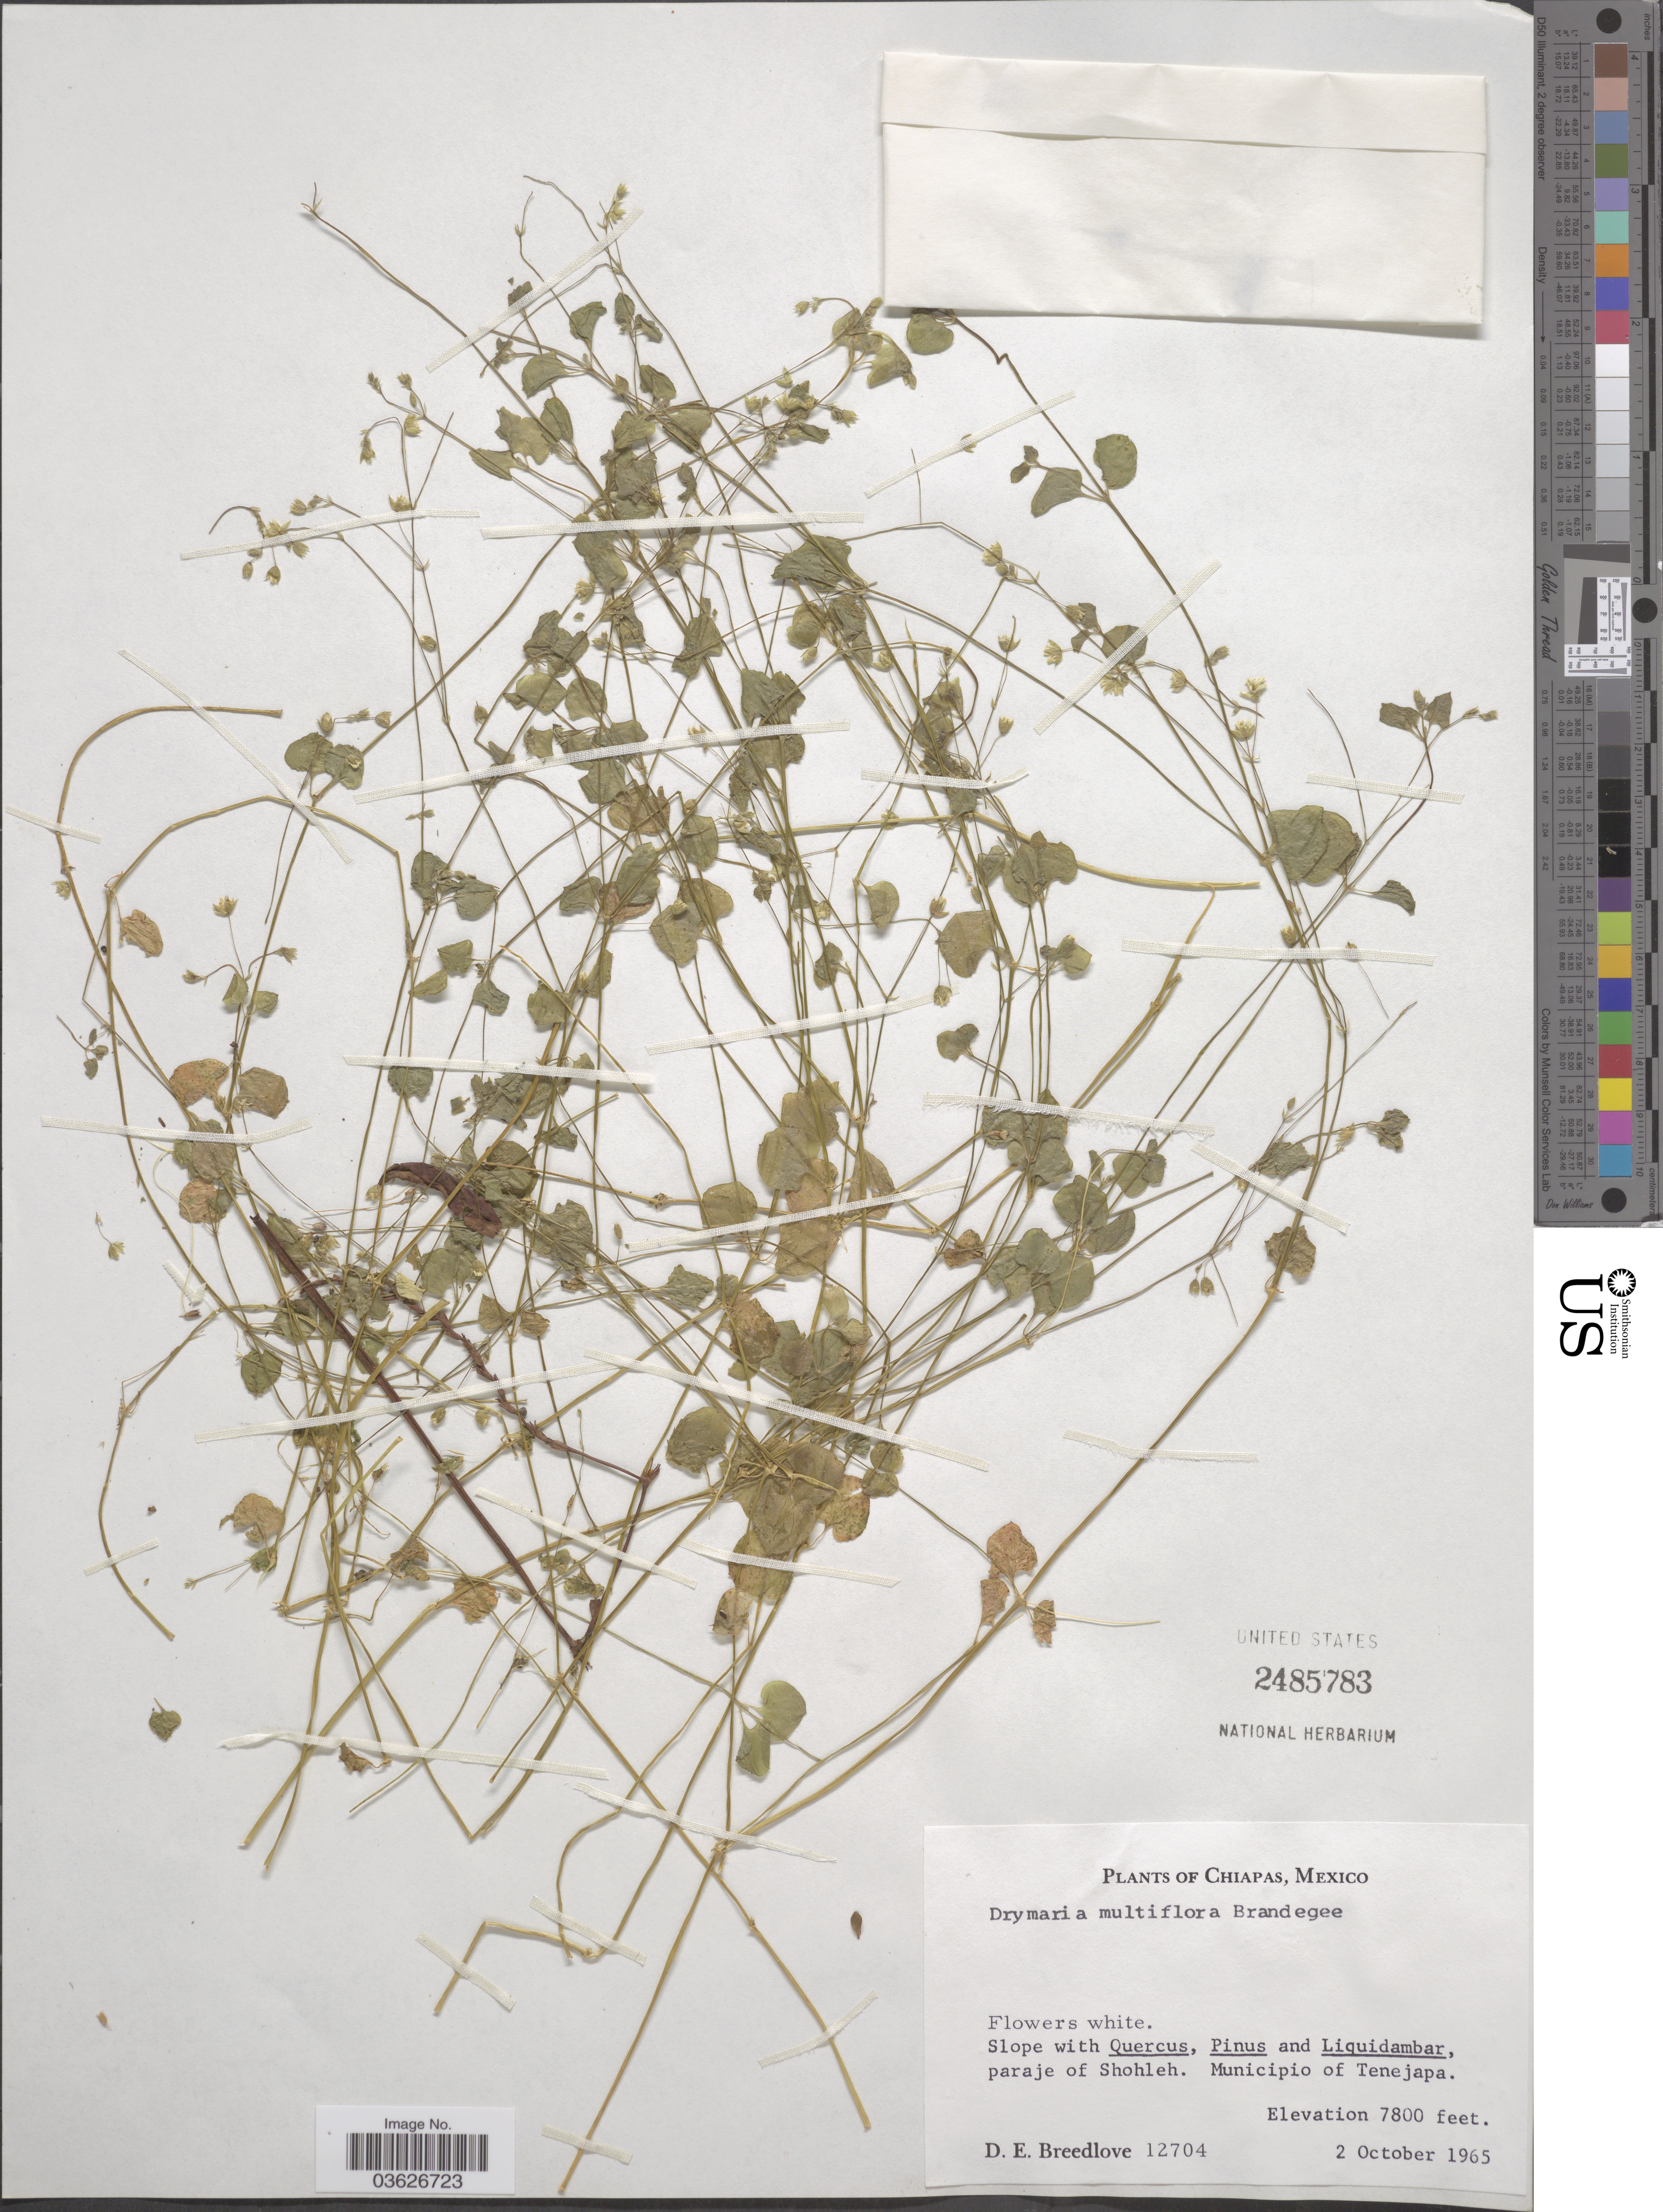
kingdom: Plantae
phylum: Tracheophyta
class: Magnoliopsida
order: Caryophyllales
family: Caryophyllaceae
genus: Drymaria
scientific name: Drymaria multiflora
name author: Brandegee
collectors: D. E. Breedlove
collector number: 12704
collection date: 1965-10-02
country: Mexico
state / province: Chiapas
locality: Paraje of Shohleh. Municipio of Tenejapa.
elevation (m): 2377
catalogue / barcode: US 2485783